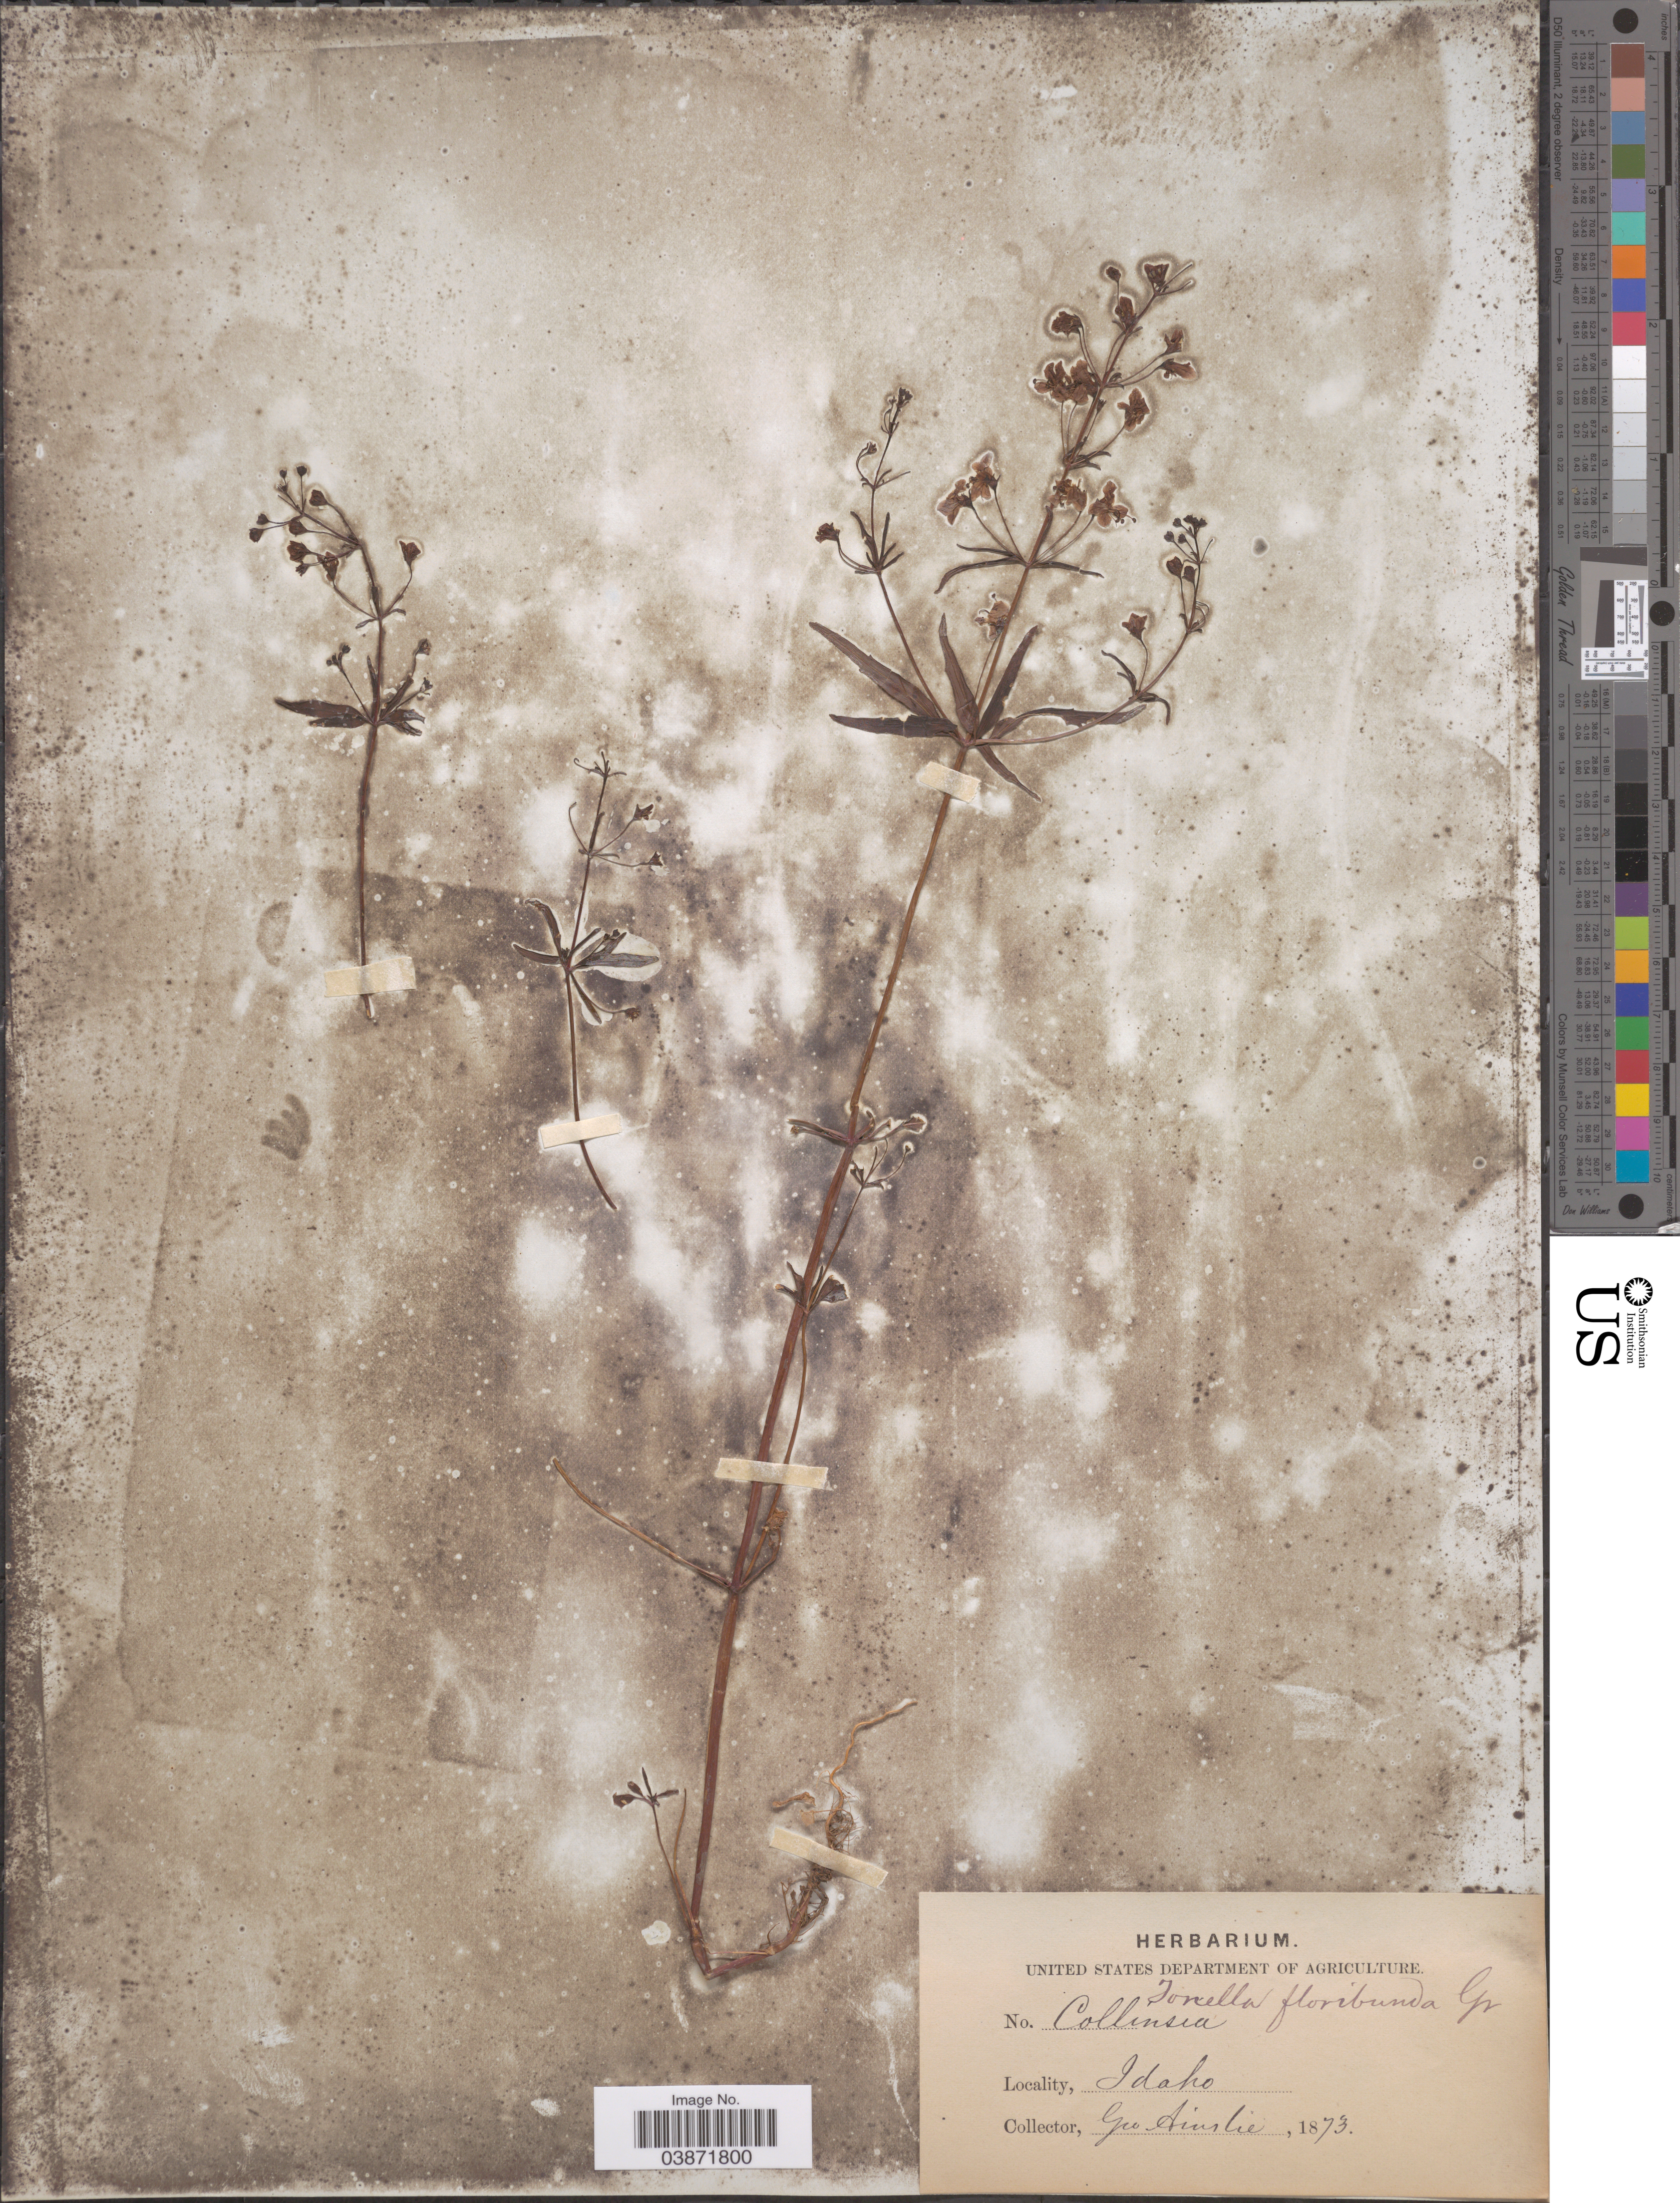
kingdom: Plantae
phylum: Tracheophyta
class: Magnoliopsida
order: Lamiales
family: Plantaginaceae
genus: Tonella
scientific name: Tonella floribunda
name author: A. Gray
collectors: G. Ainslee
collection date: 1873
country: United States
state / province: Idaho